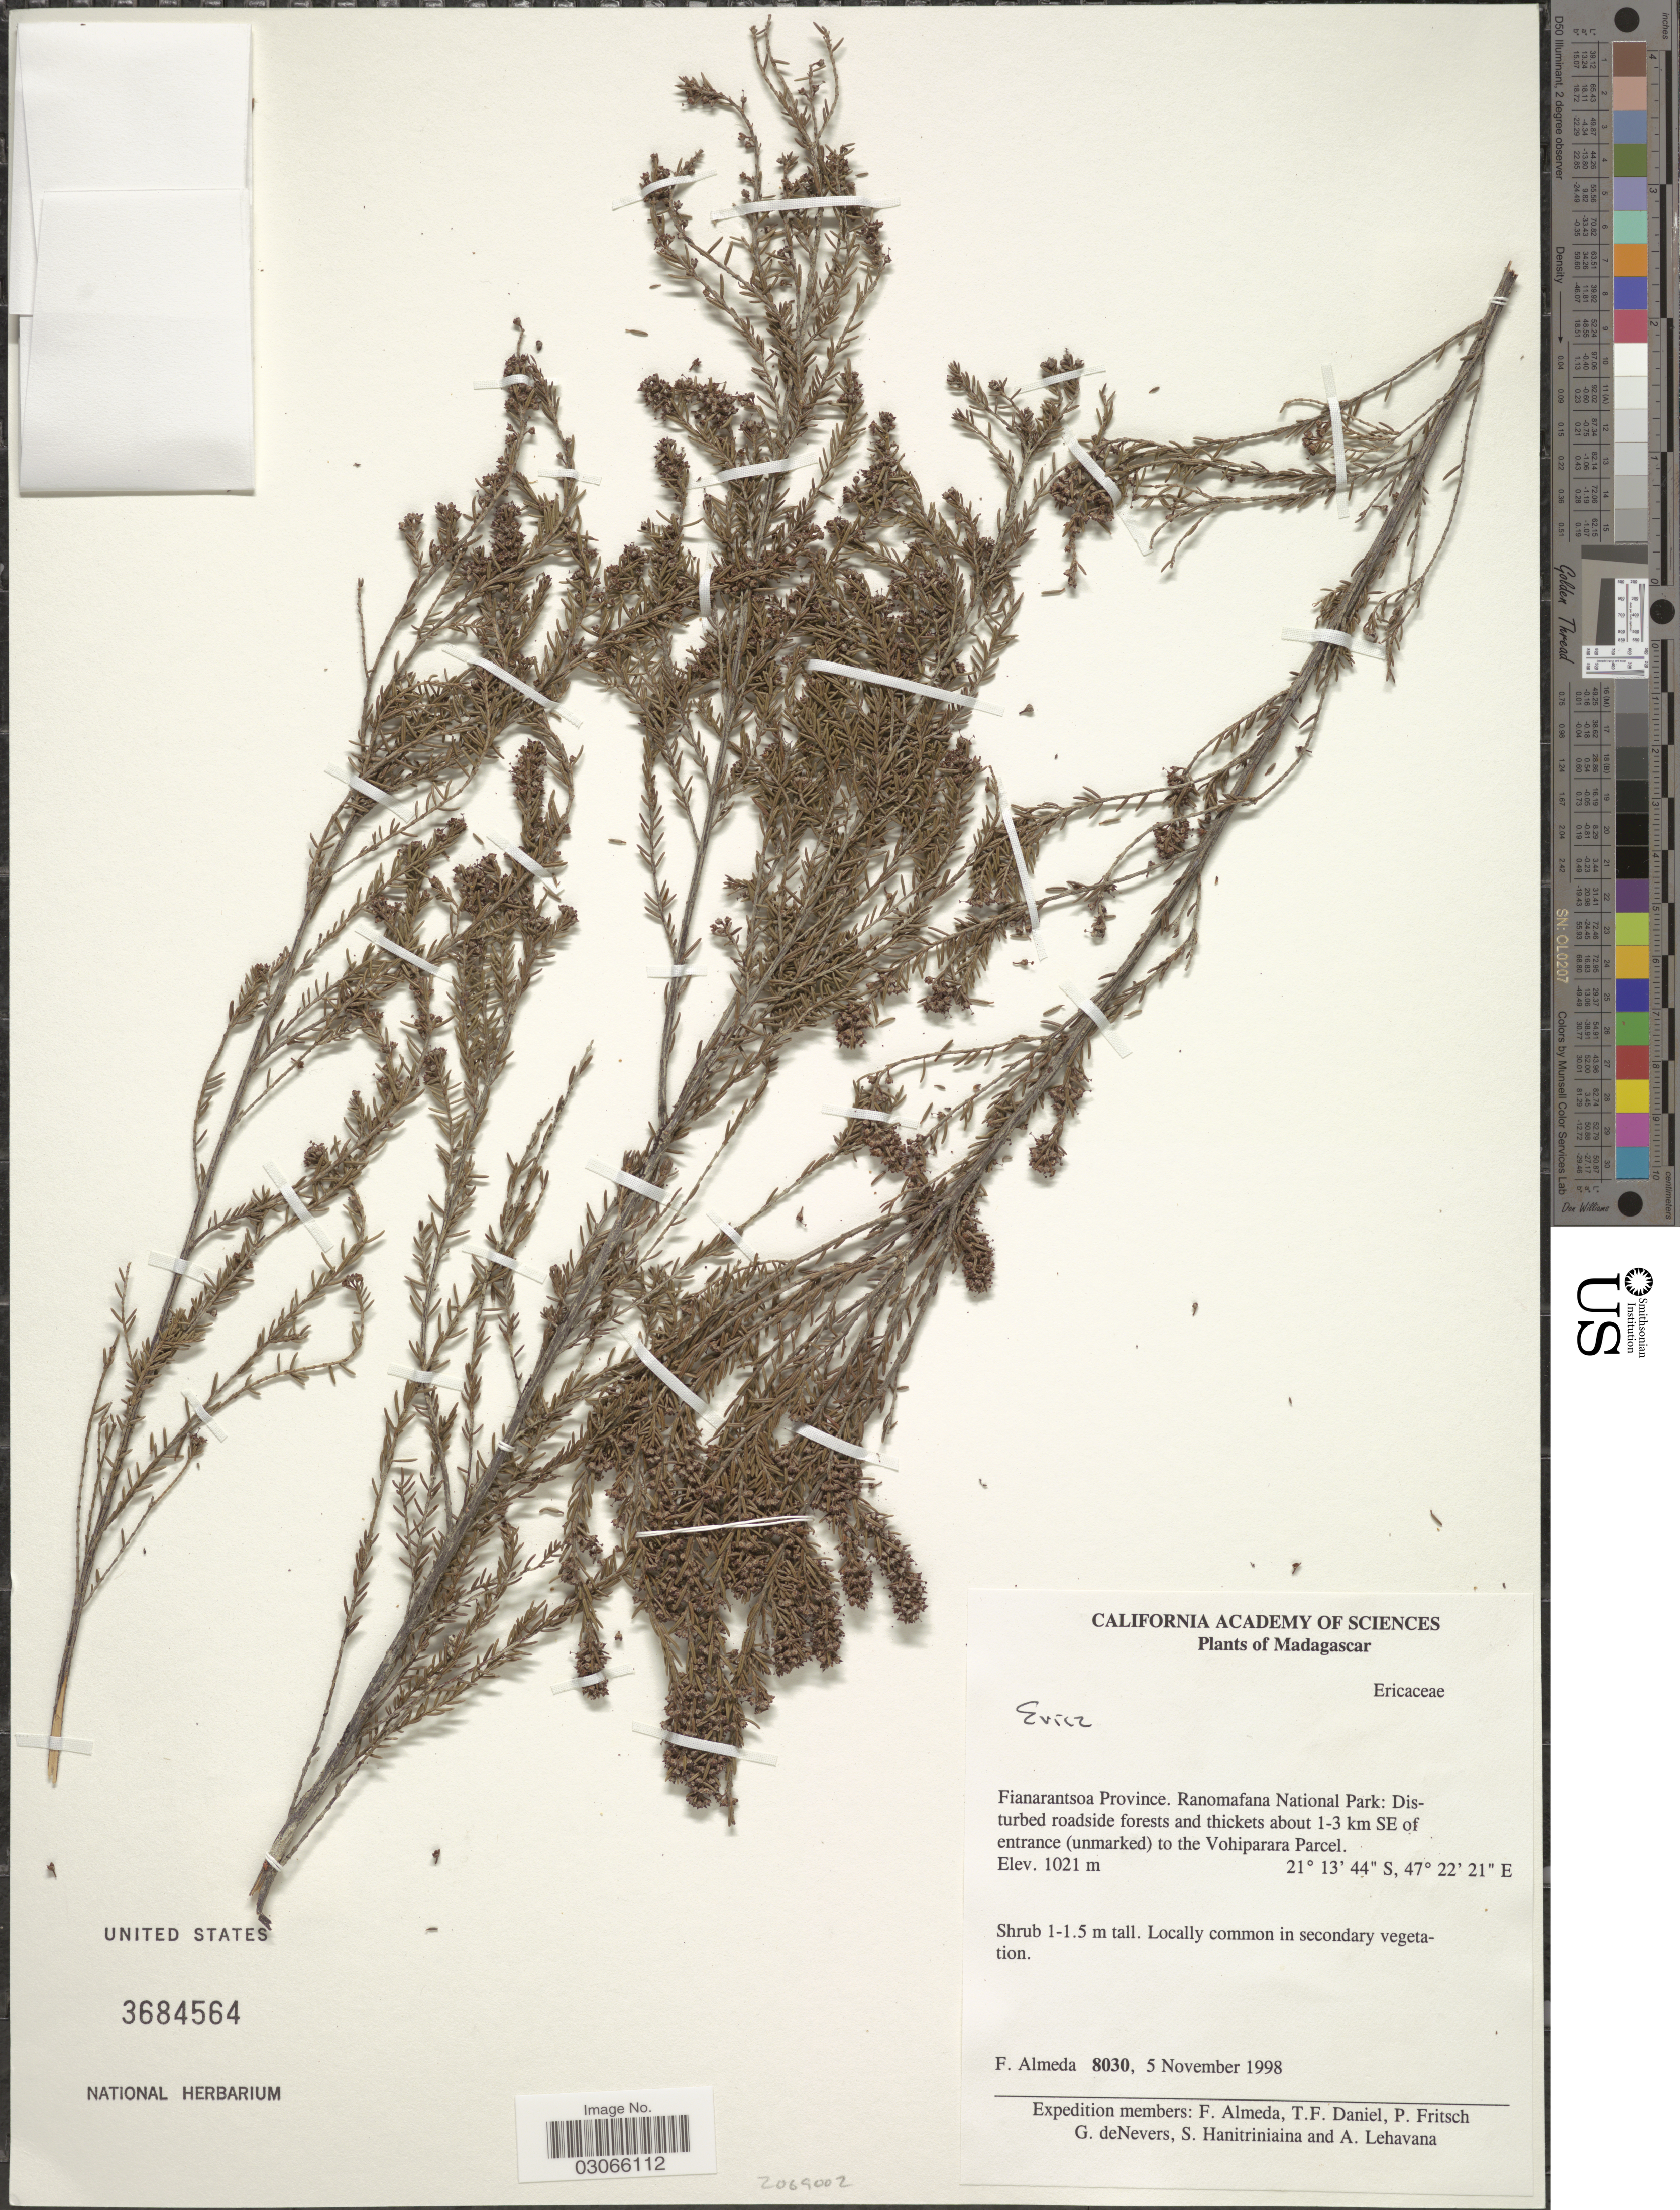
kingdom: Plantae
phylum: Tracheophyta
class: Magnoliopsida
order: Ericales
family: Ericaceae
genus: Erica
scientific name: Erica sp.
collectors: F. Almeda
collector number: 8030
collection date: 1998-11-05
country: Madagascar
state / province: Vatovavy Fitovinany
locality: Ranomafana National Park: Disturbed roadside forests and thickets about 1-3km SE of entrance (unmarked) to the Vohiparara Parcel.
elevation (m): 1021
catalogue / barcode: US 3684564